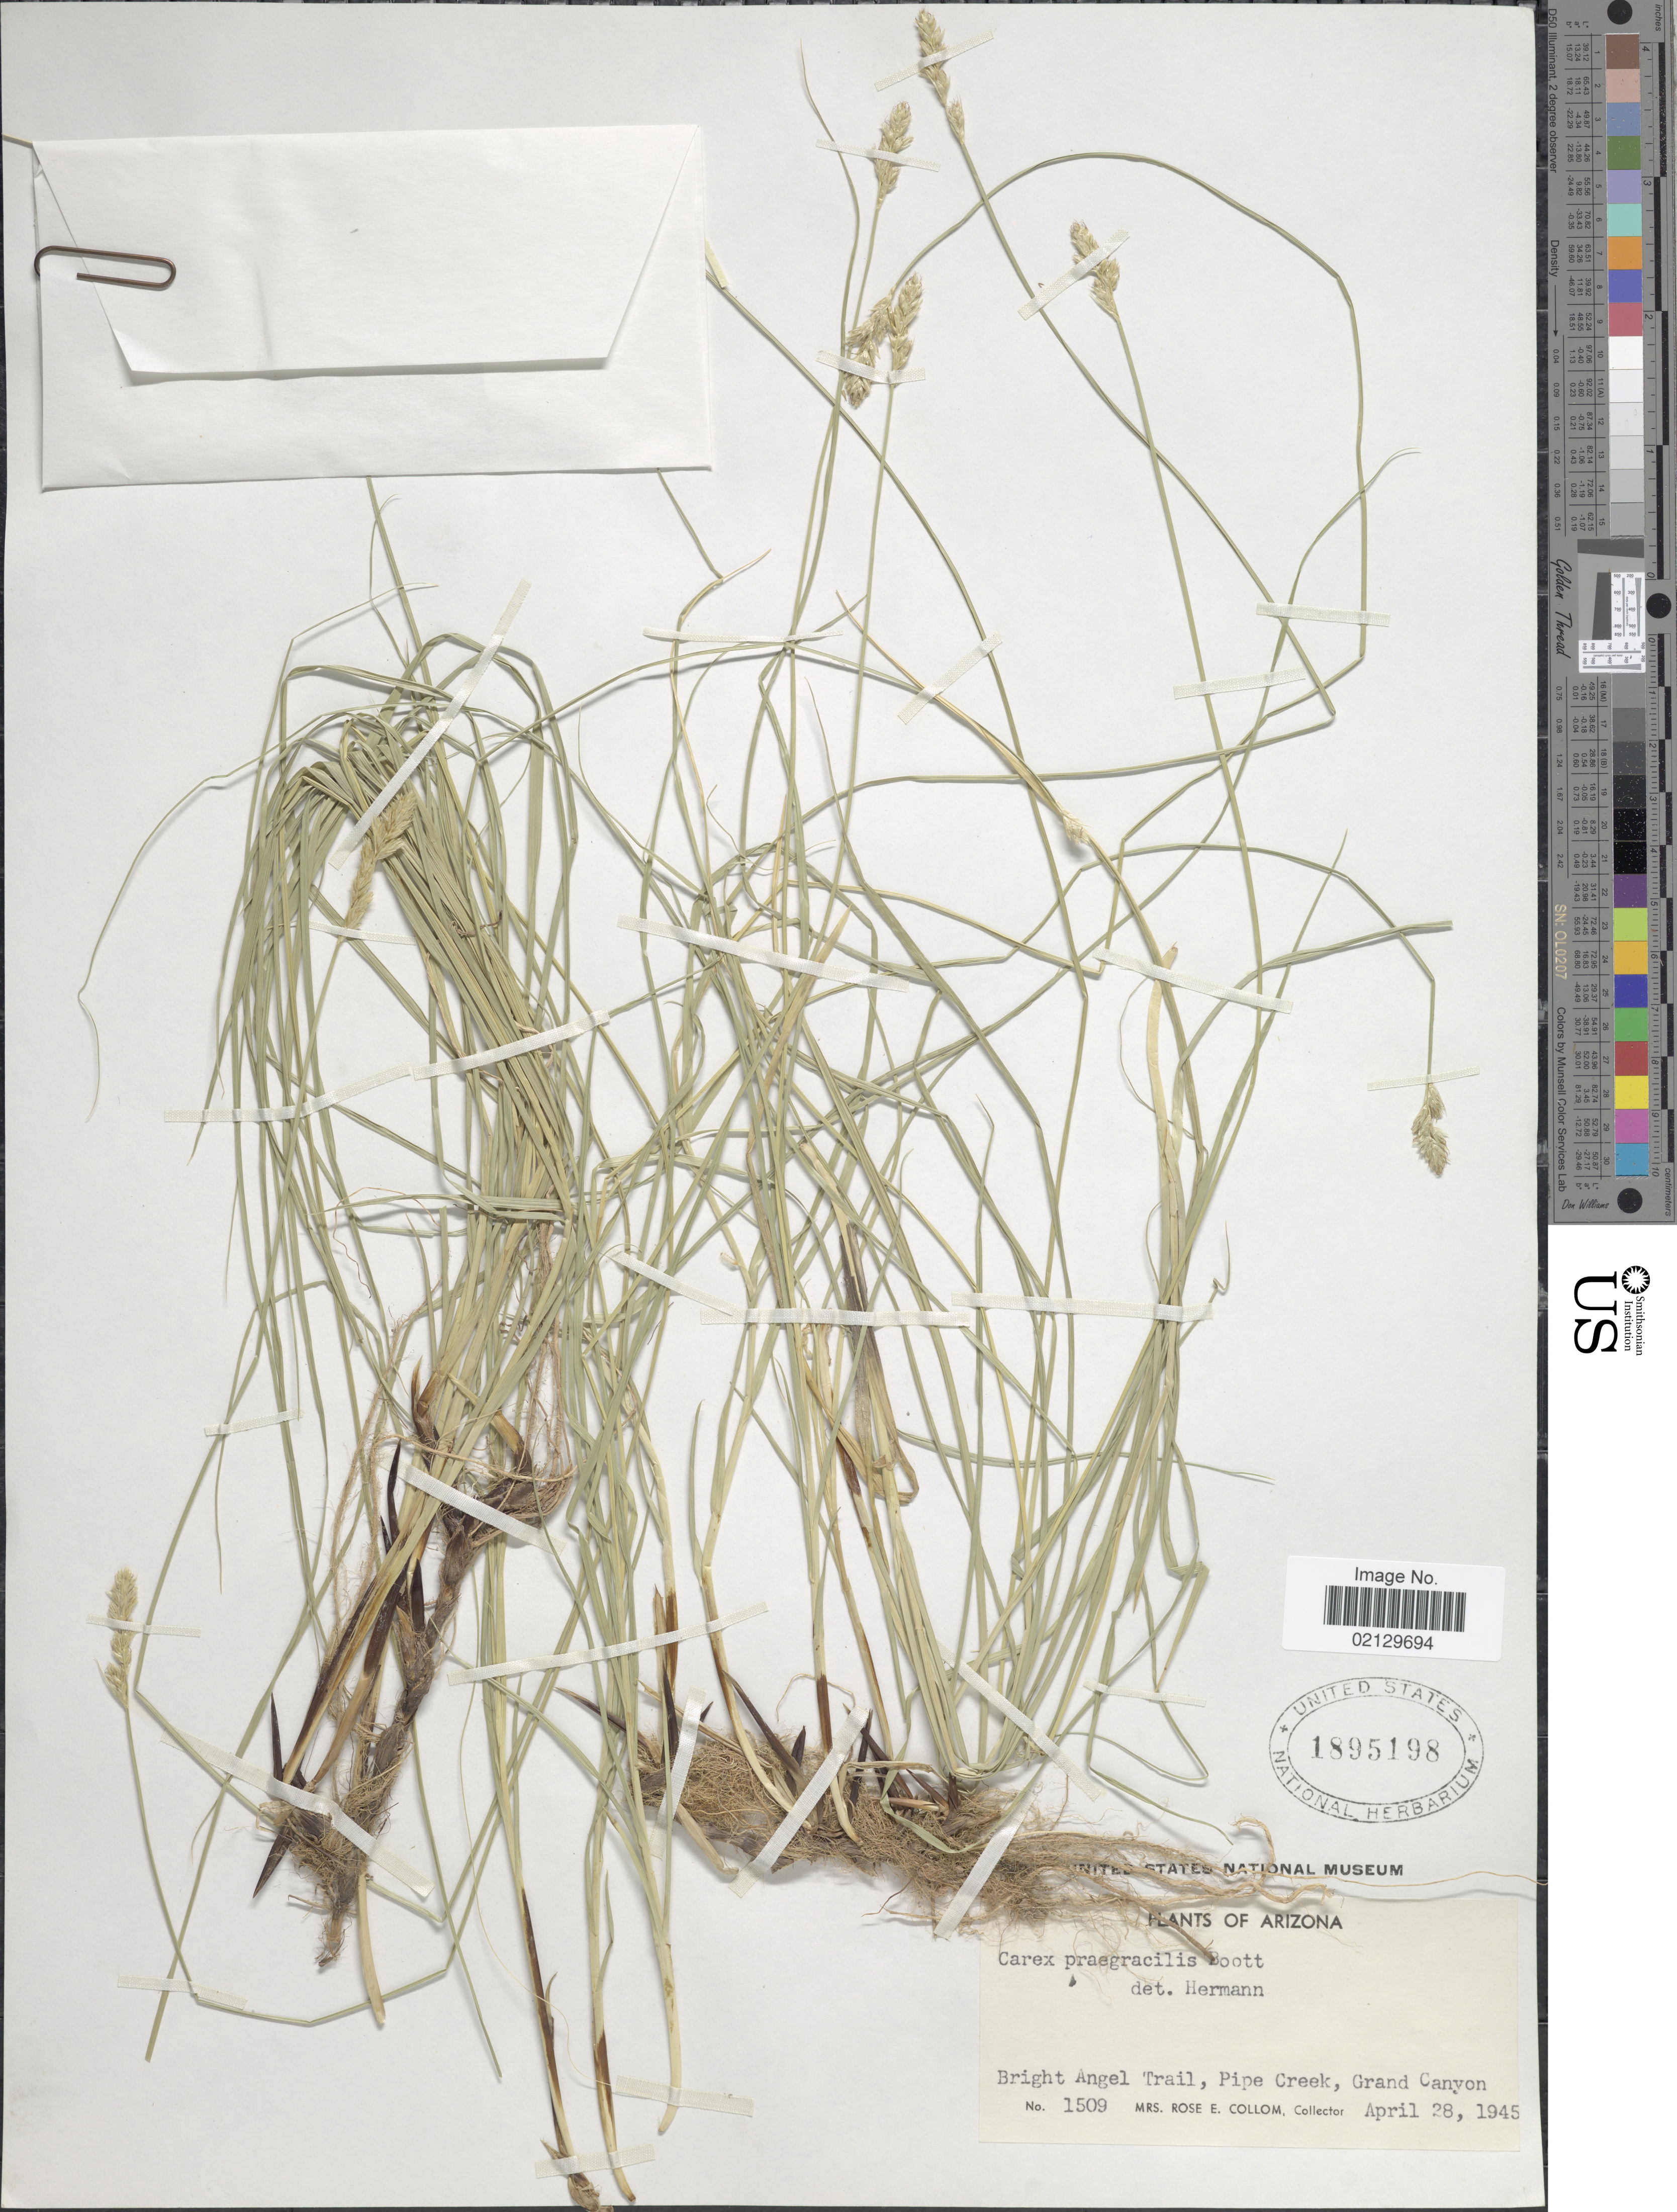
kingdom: Plantae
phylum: Tracheophyta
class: Liliopsida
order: Poales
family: Cyperaceae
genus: Carex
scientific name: Carex praegracilis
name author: W. Boott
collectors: R. E. Collom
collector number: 1509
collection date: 1945-04-28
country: United States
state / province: Arizona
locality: Bright Angel Trail, Pipe Creek, Grand Canyon.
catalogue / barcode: US 1895198